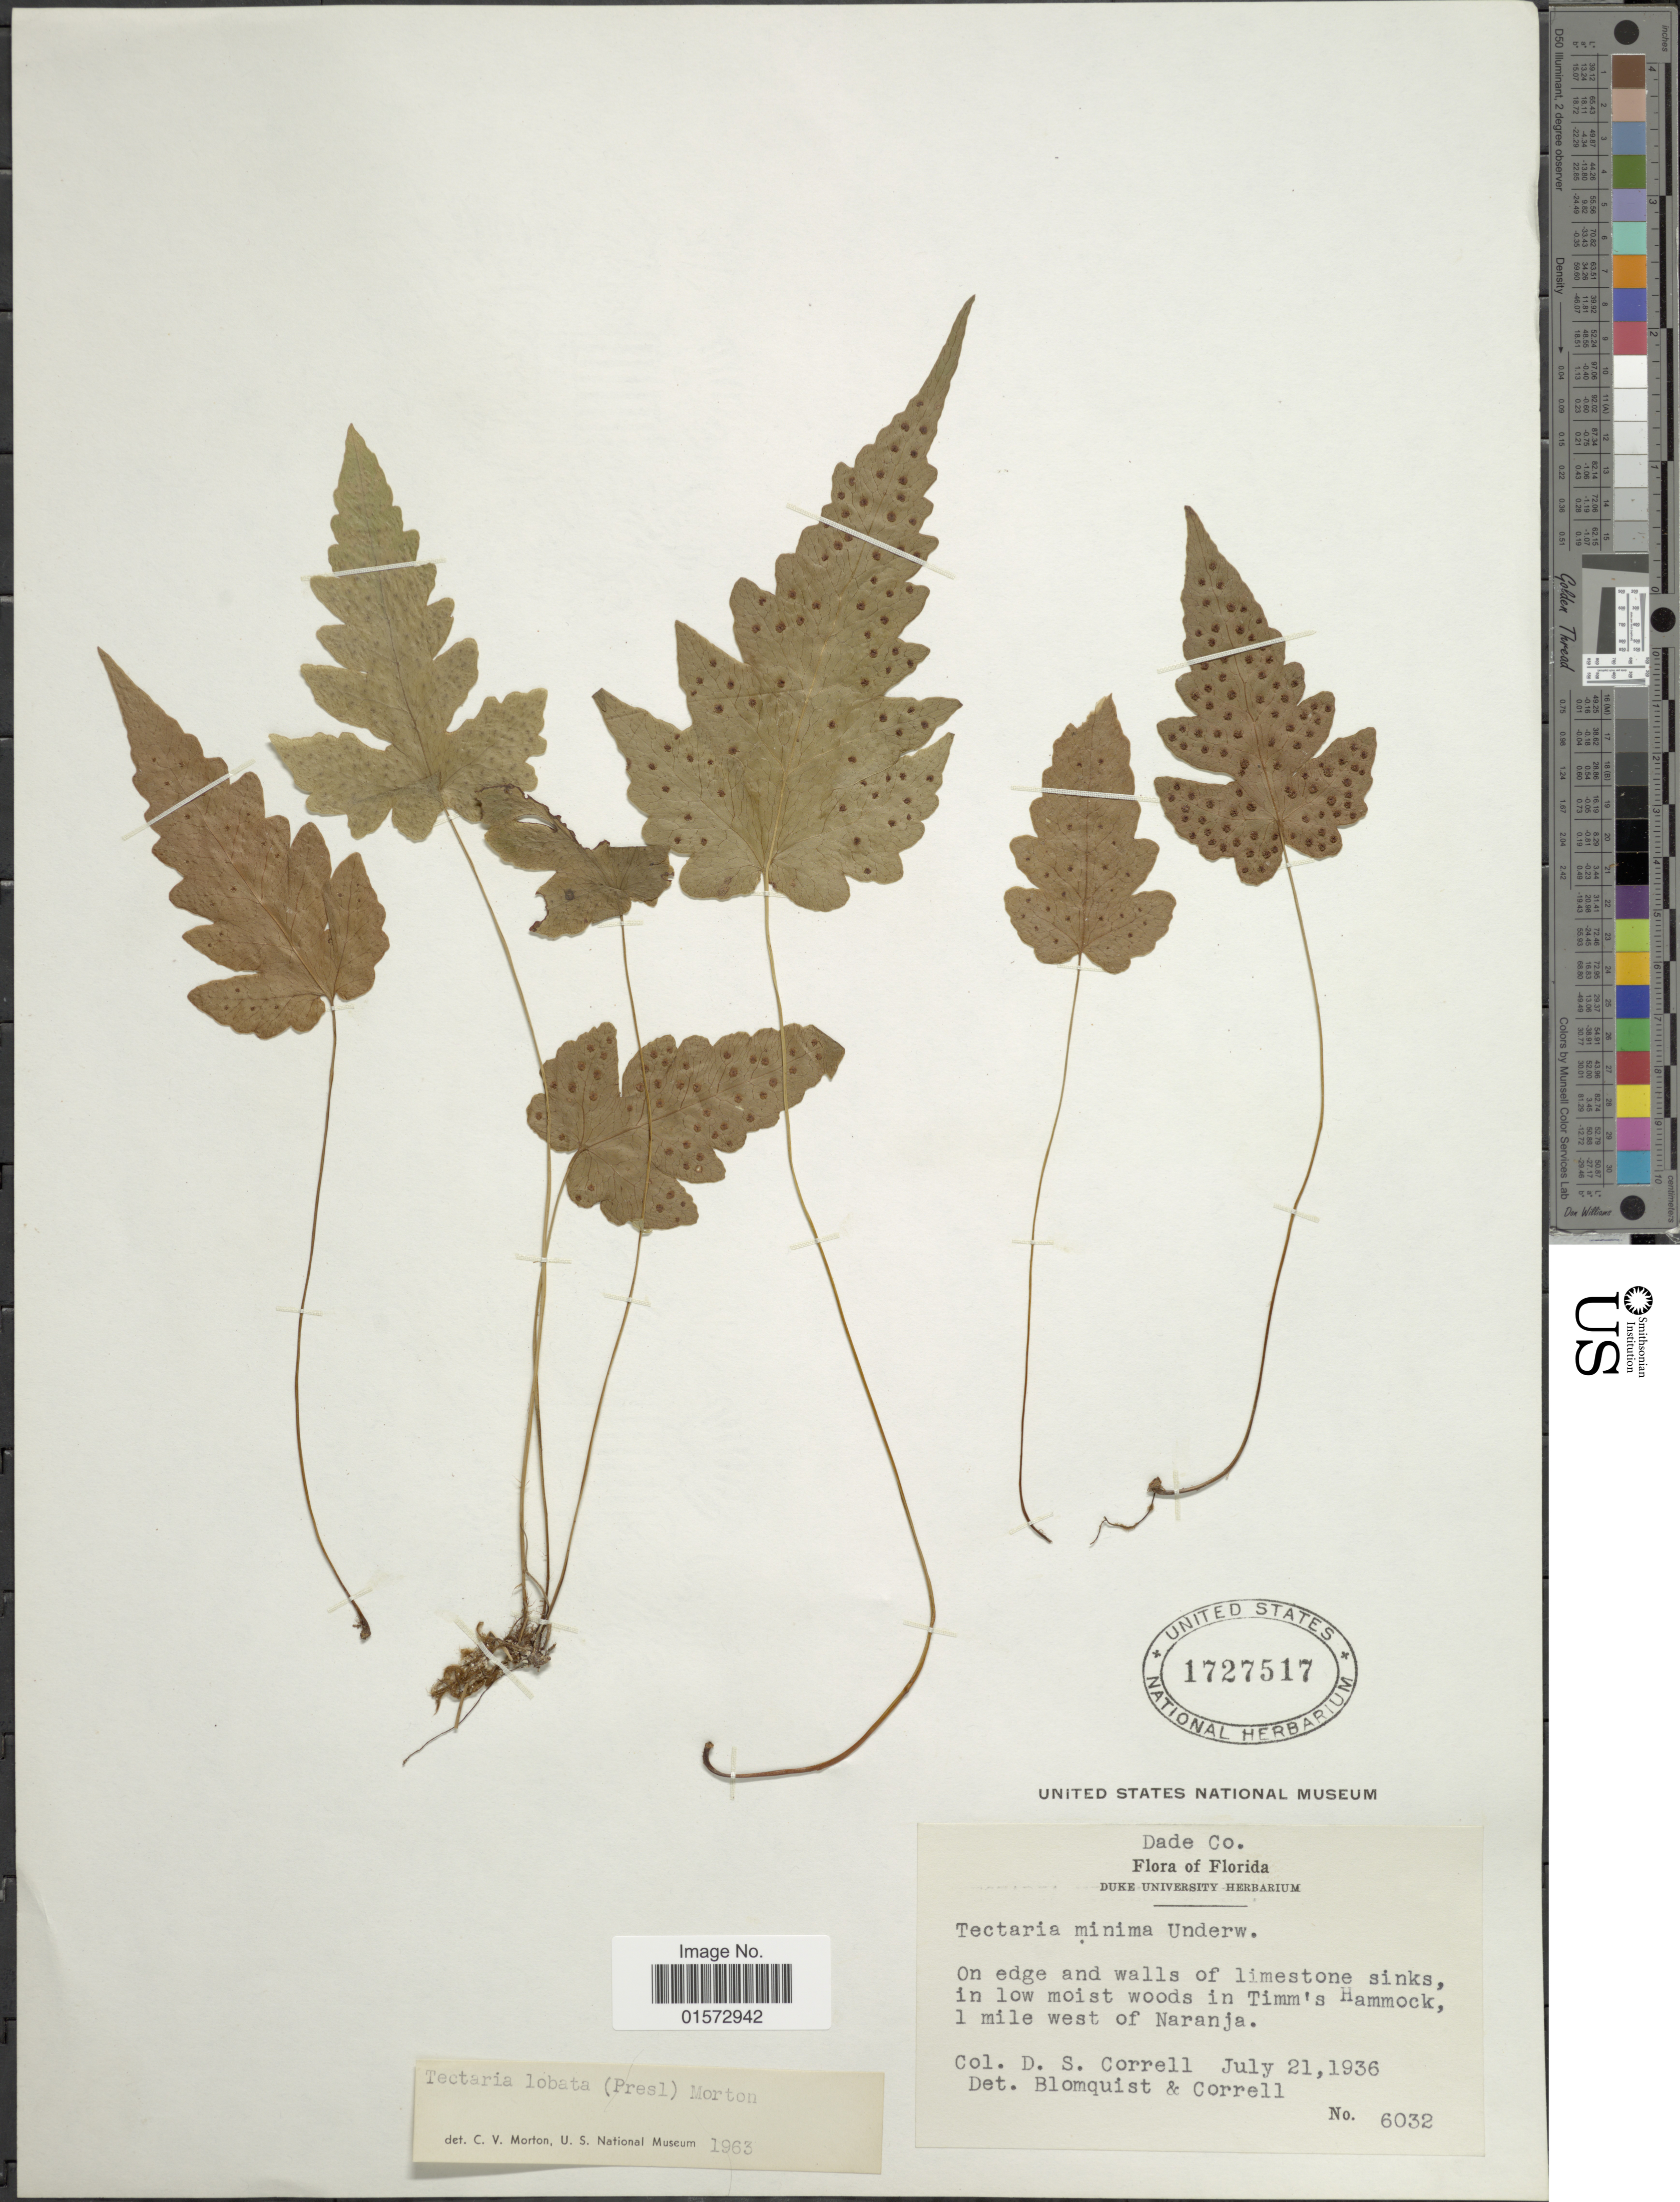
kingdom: Plantae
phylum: Tracheophyta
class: Polypodiopsida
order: Polypodiales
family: Tectariaceae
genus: Tectaria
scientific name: Tectaria fimbriata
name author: (Willd.) Lourteig & Proctor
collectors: D. S. Correll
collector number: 6032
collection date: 1936-07-21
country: United States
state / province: Florida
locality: Dade Co., On edge and walls of limestone sinks, in low moist woods in Timm's Hammock, 1 mile west of Naraja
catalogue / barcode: US 1727517